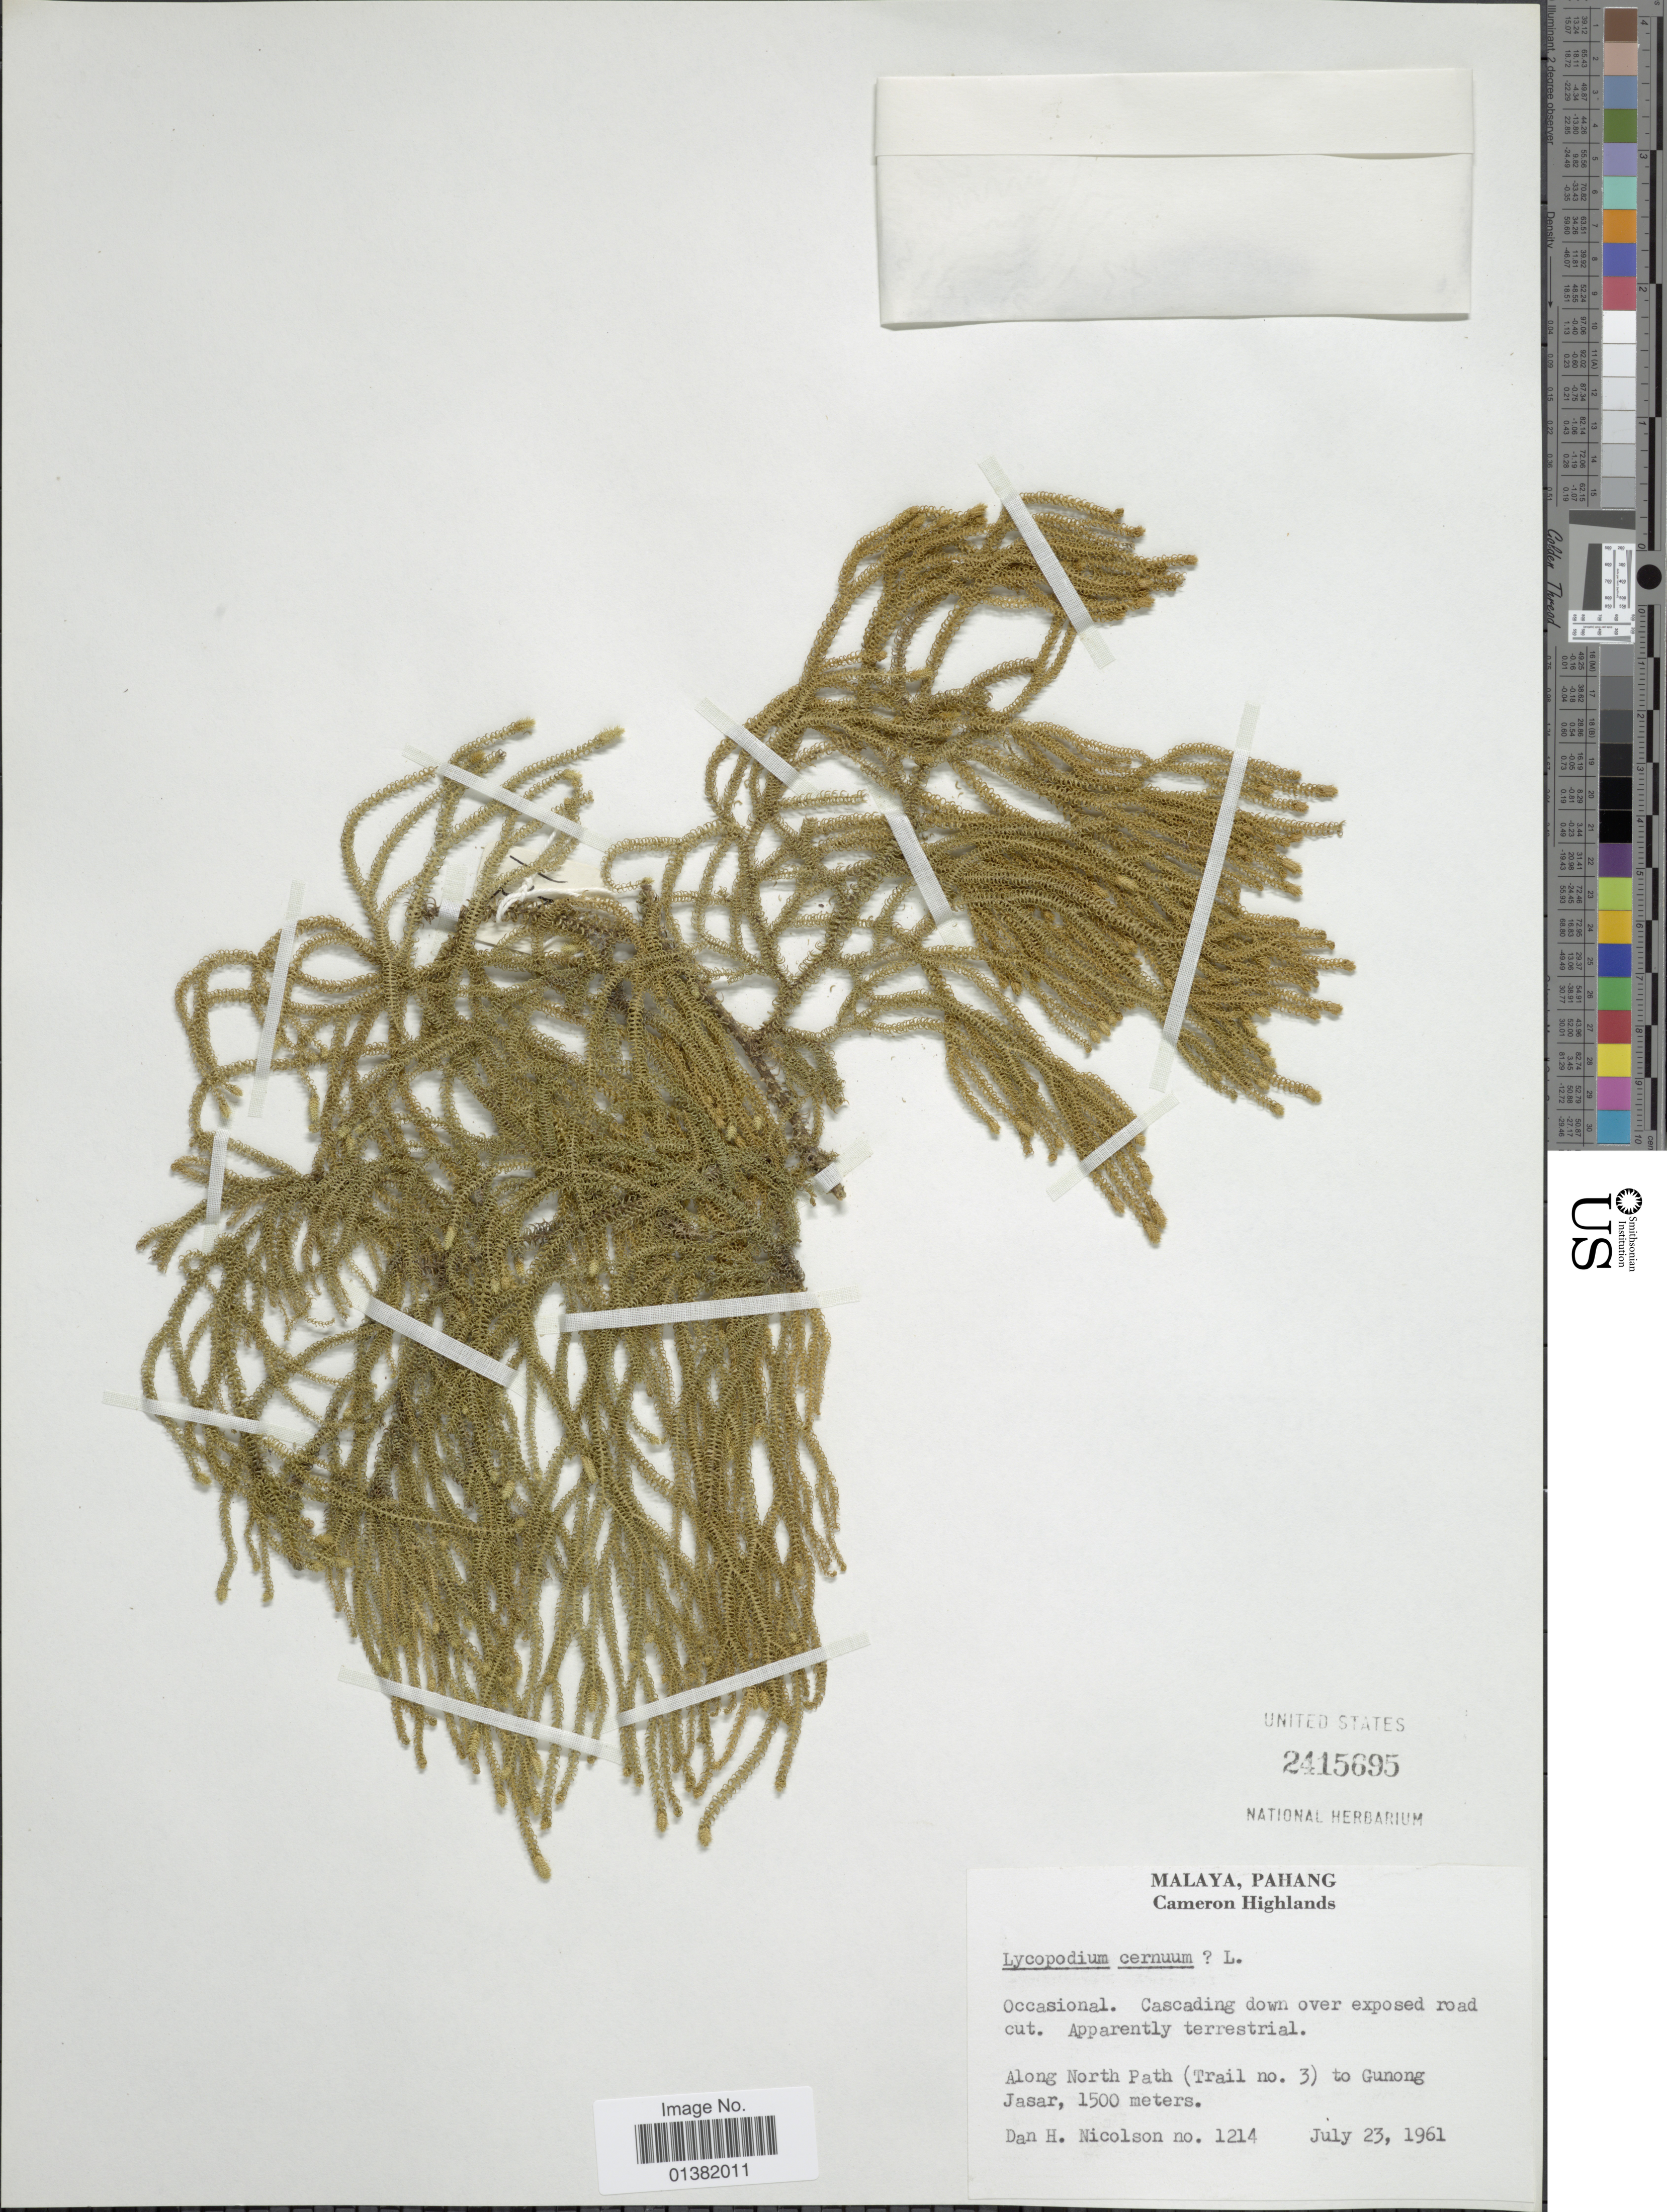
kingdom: Plantae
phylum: Tracheophyta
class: Lycopodiopsida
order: Lycopodiales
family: Lycopodiaceae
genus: Palhinhaea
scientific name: Palhinhaea cernua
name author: (L.) Vasc. & Franco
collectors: D. H. Nicolson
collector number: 1214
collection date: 1961-07-23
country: Malaysia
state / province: Pahang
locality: Malaya, Cameron Highlands, Along North Path (Trail no. 3) to Gunong Jasar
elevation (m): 1500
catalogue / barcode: US 2415695